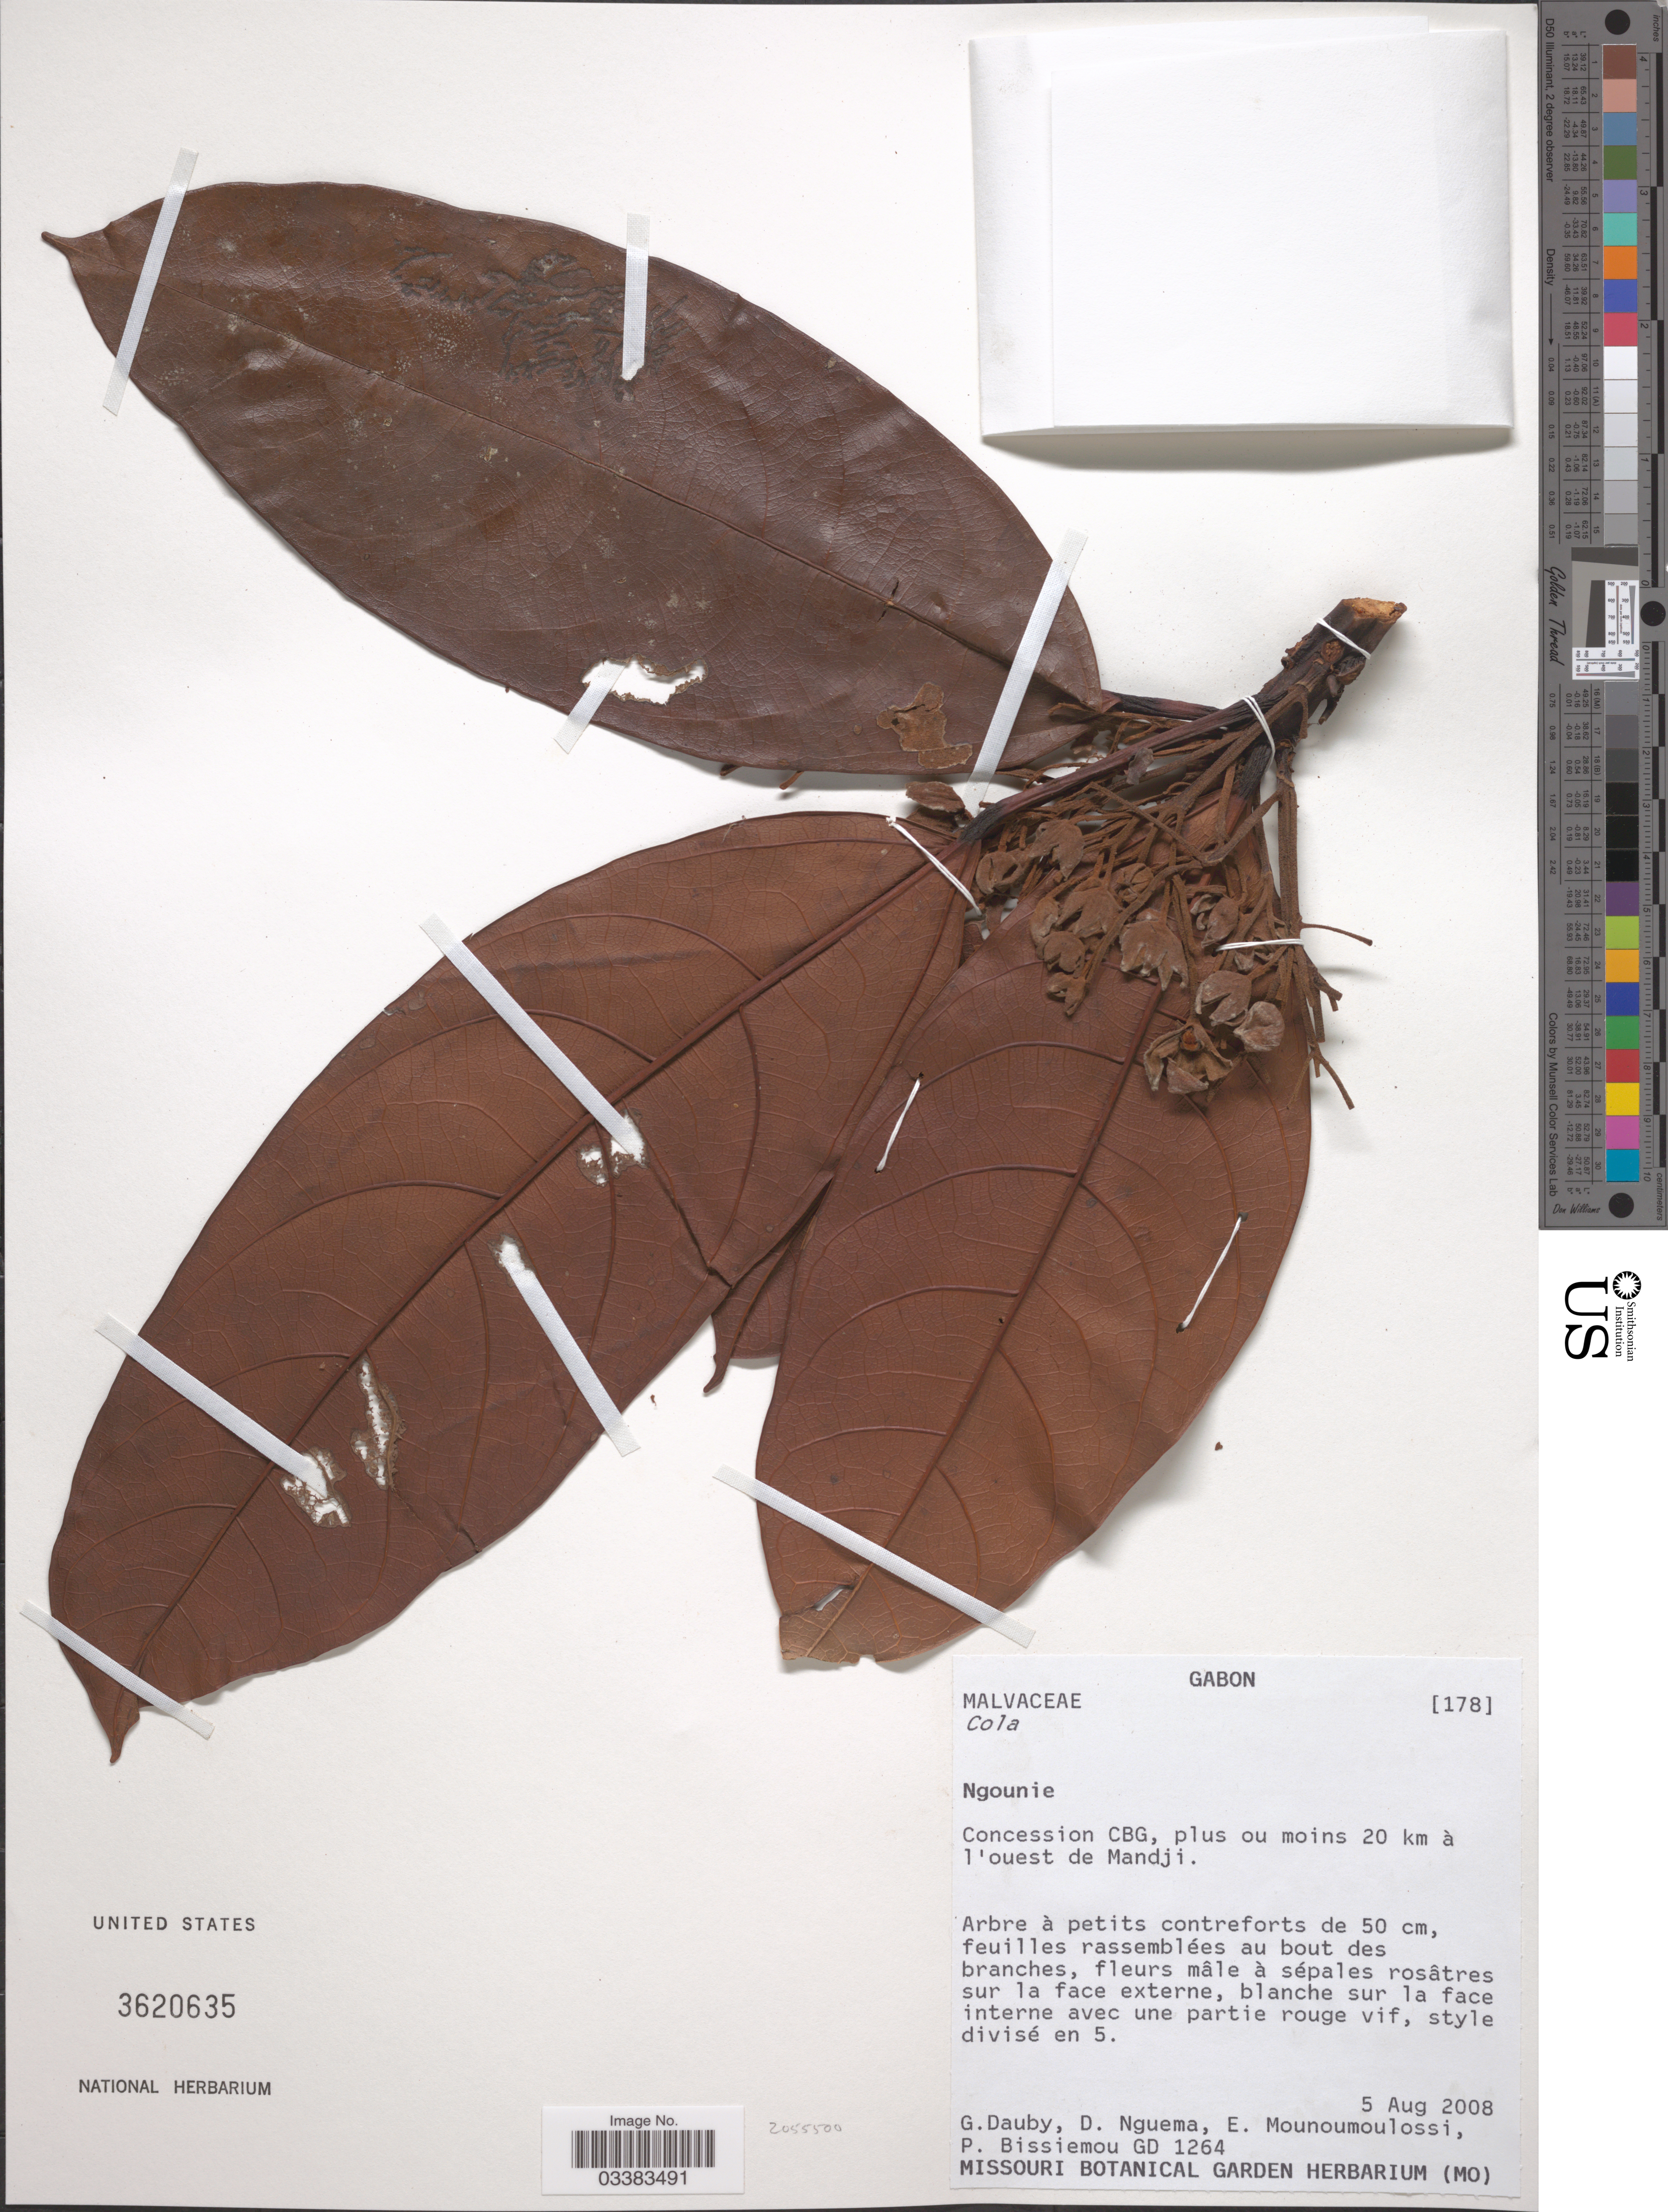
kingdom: Plantae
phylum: Tracheophyta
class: Magnoliopsida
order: Malvales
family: Malvaceae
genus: Cola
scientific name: Cola sp.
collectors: G. Dauby, D. Nguema, E. Mounoumoulossi & P. Bissiemou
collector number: GD 1264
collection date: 2008-08-05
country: Gabon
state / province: Ngounie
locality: Concession CBG, plus ou moins 20 km à l'ouest de Mandji.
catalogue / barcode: US 3620635